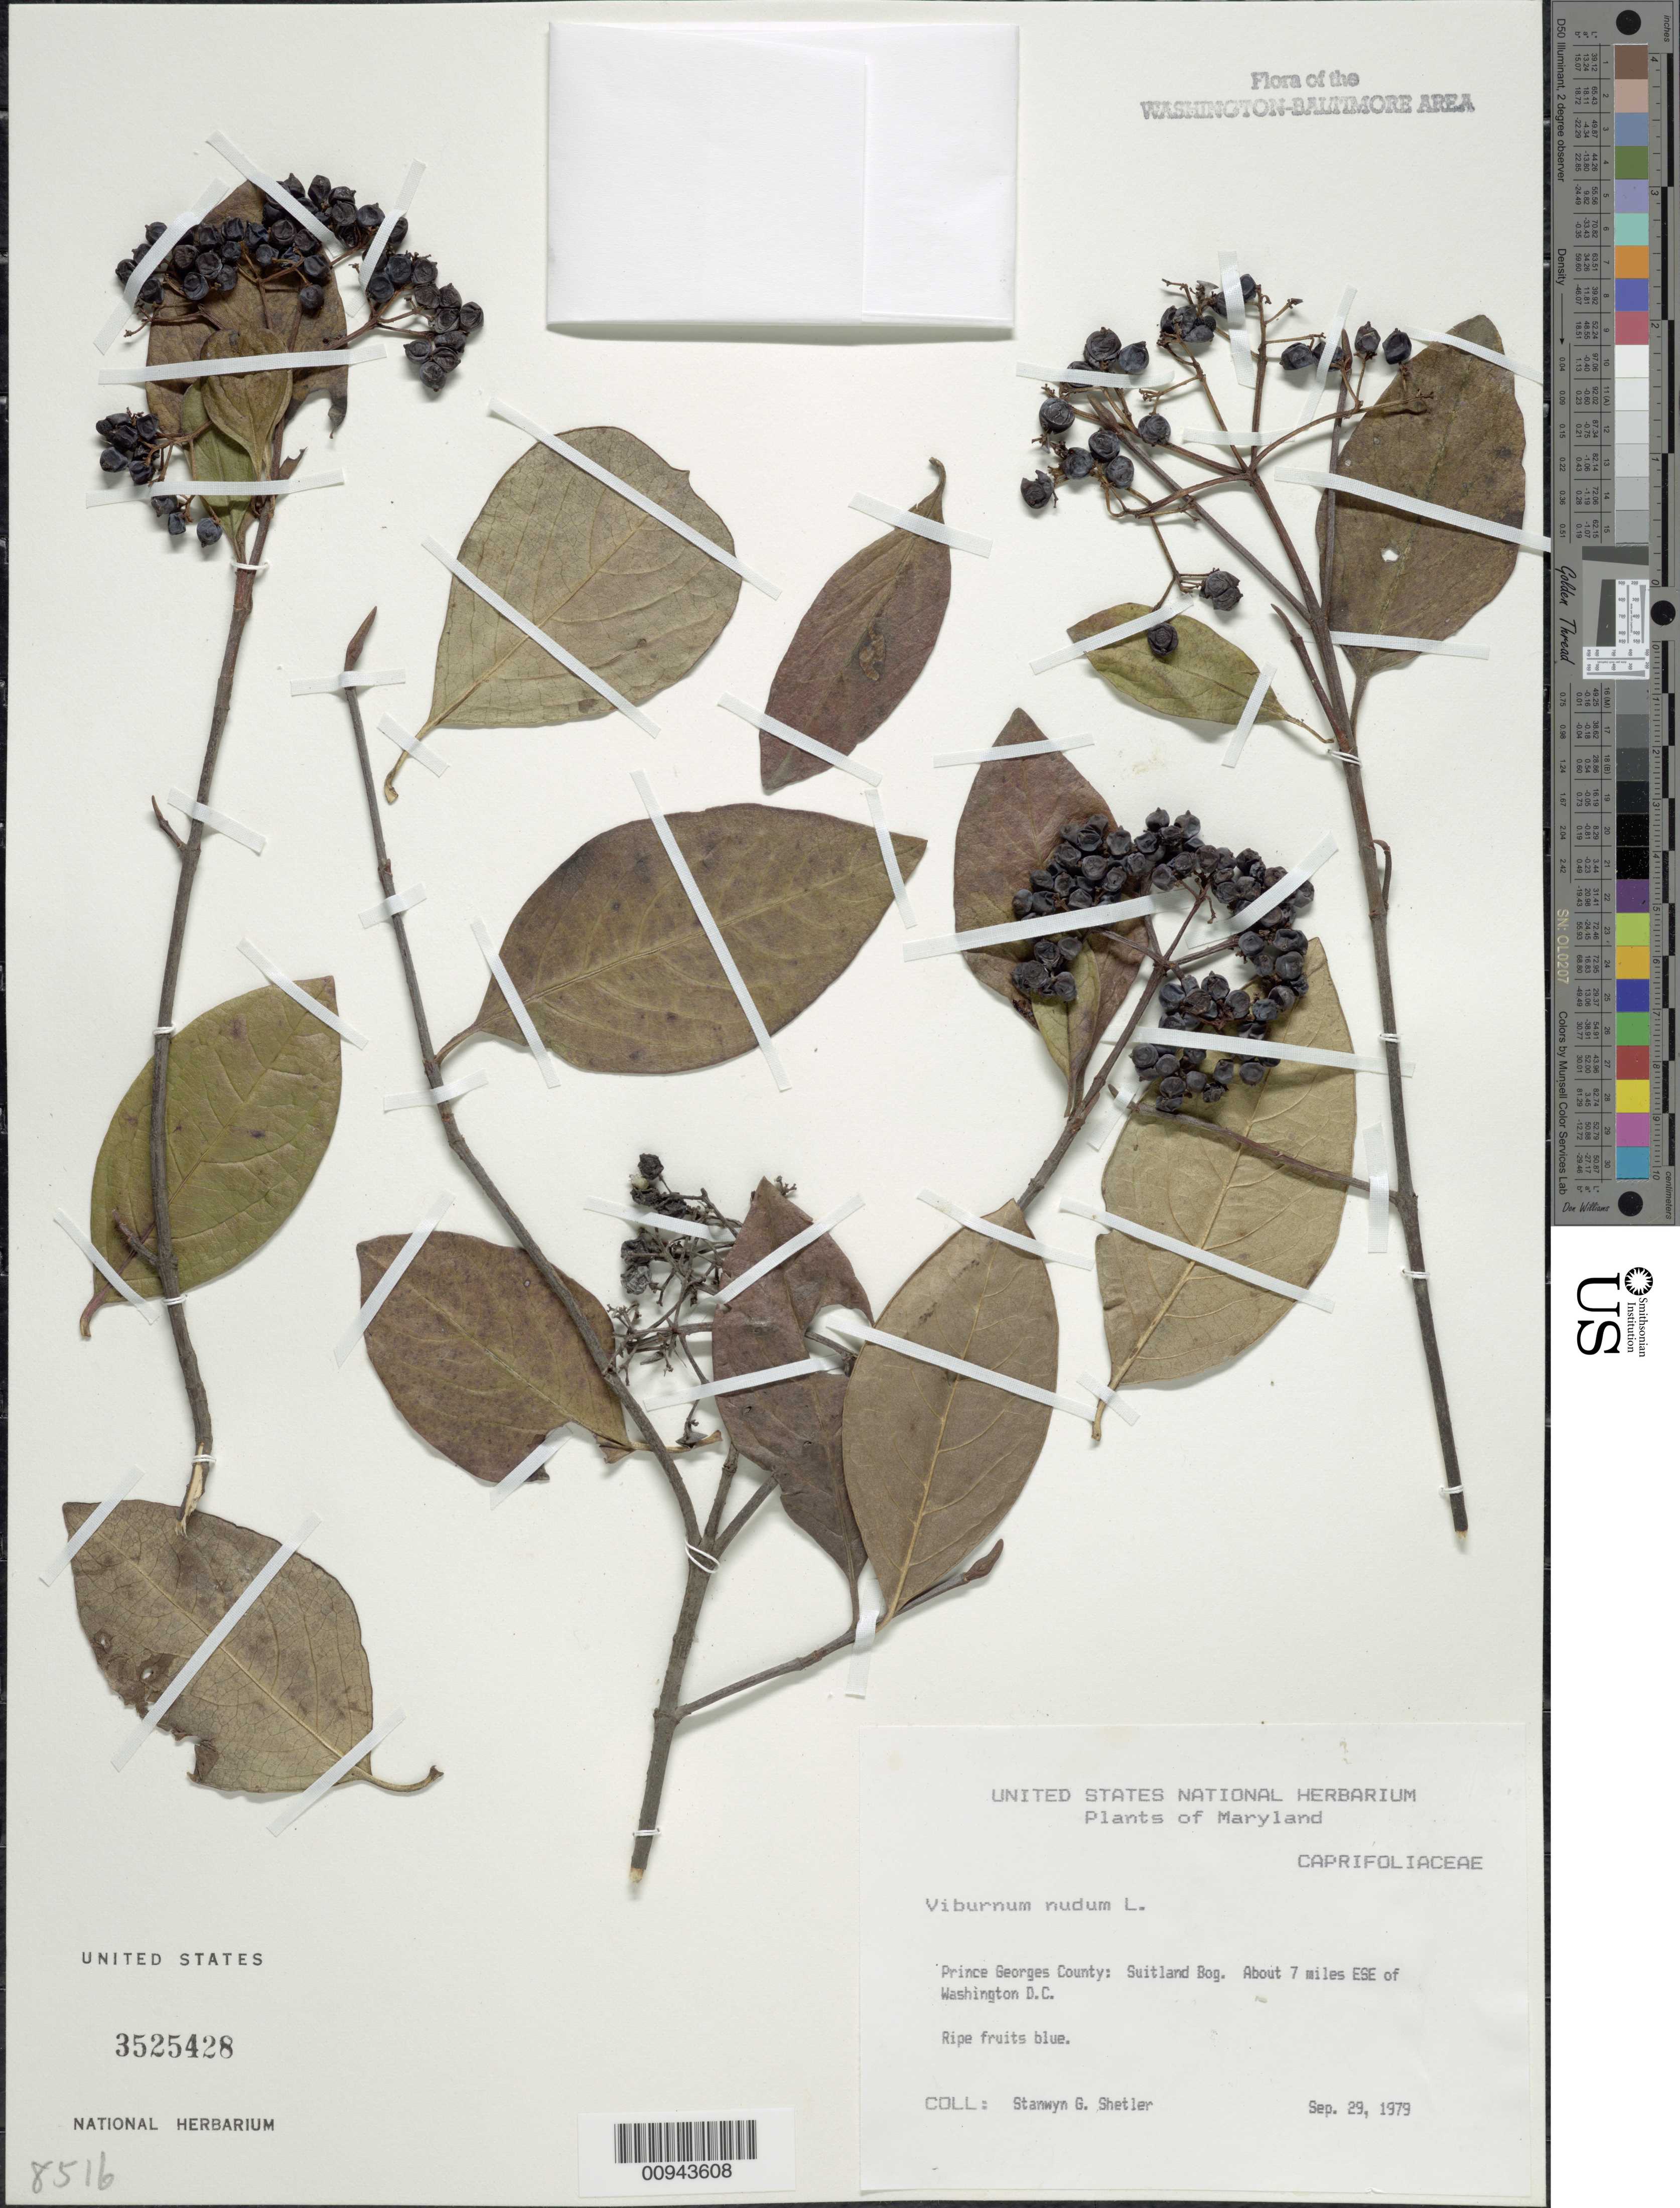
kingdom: Plantae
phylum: Tracheophyta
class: Magnoliopsida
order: Dipsacales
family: Viburnaceae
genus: Viburnum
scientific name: Viburnum nudum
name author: L.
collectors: S. Shetler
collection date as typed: Sep. 29, 1979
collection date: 1979-09-29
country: United States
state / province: Maryland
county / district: Prince George's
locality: Suitland Bog. About 7 miles ESE of Washington D.C.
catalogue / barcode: US 3525428